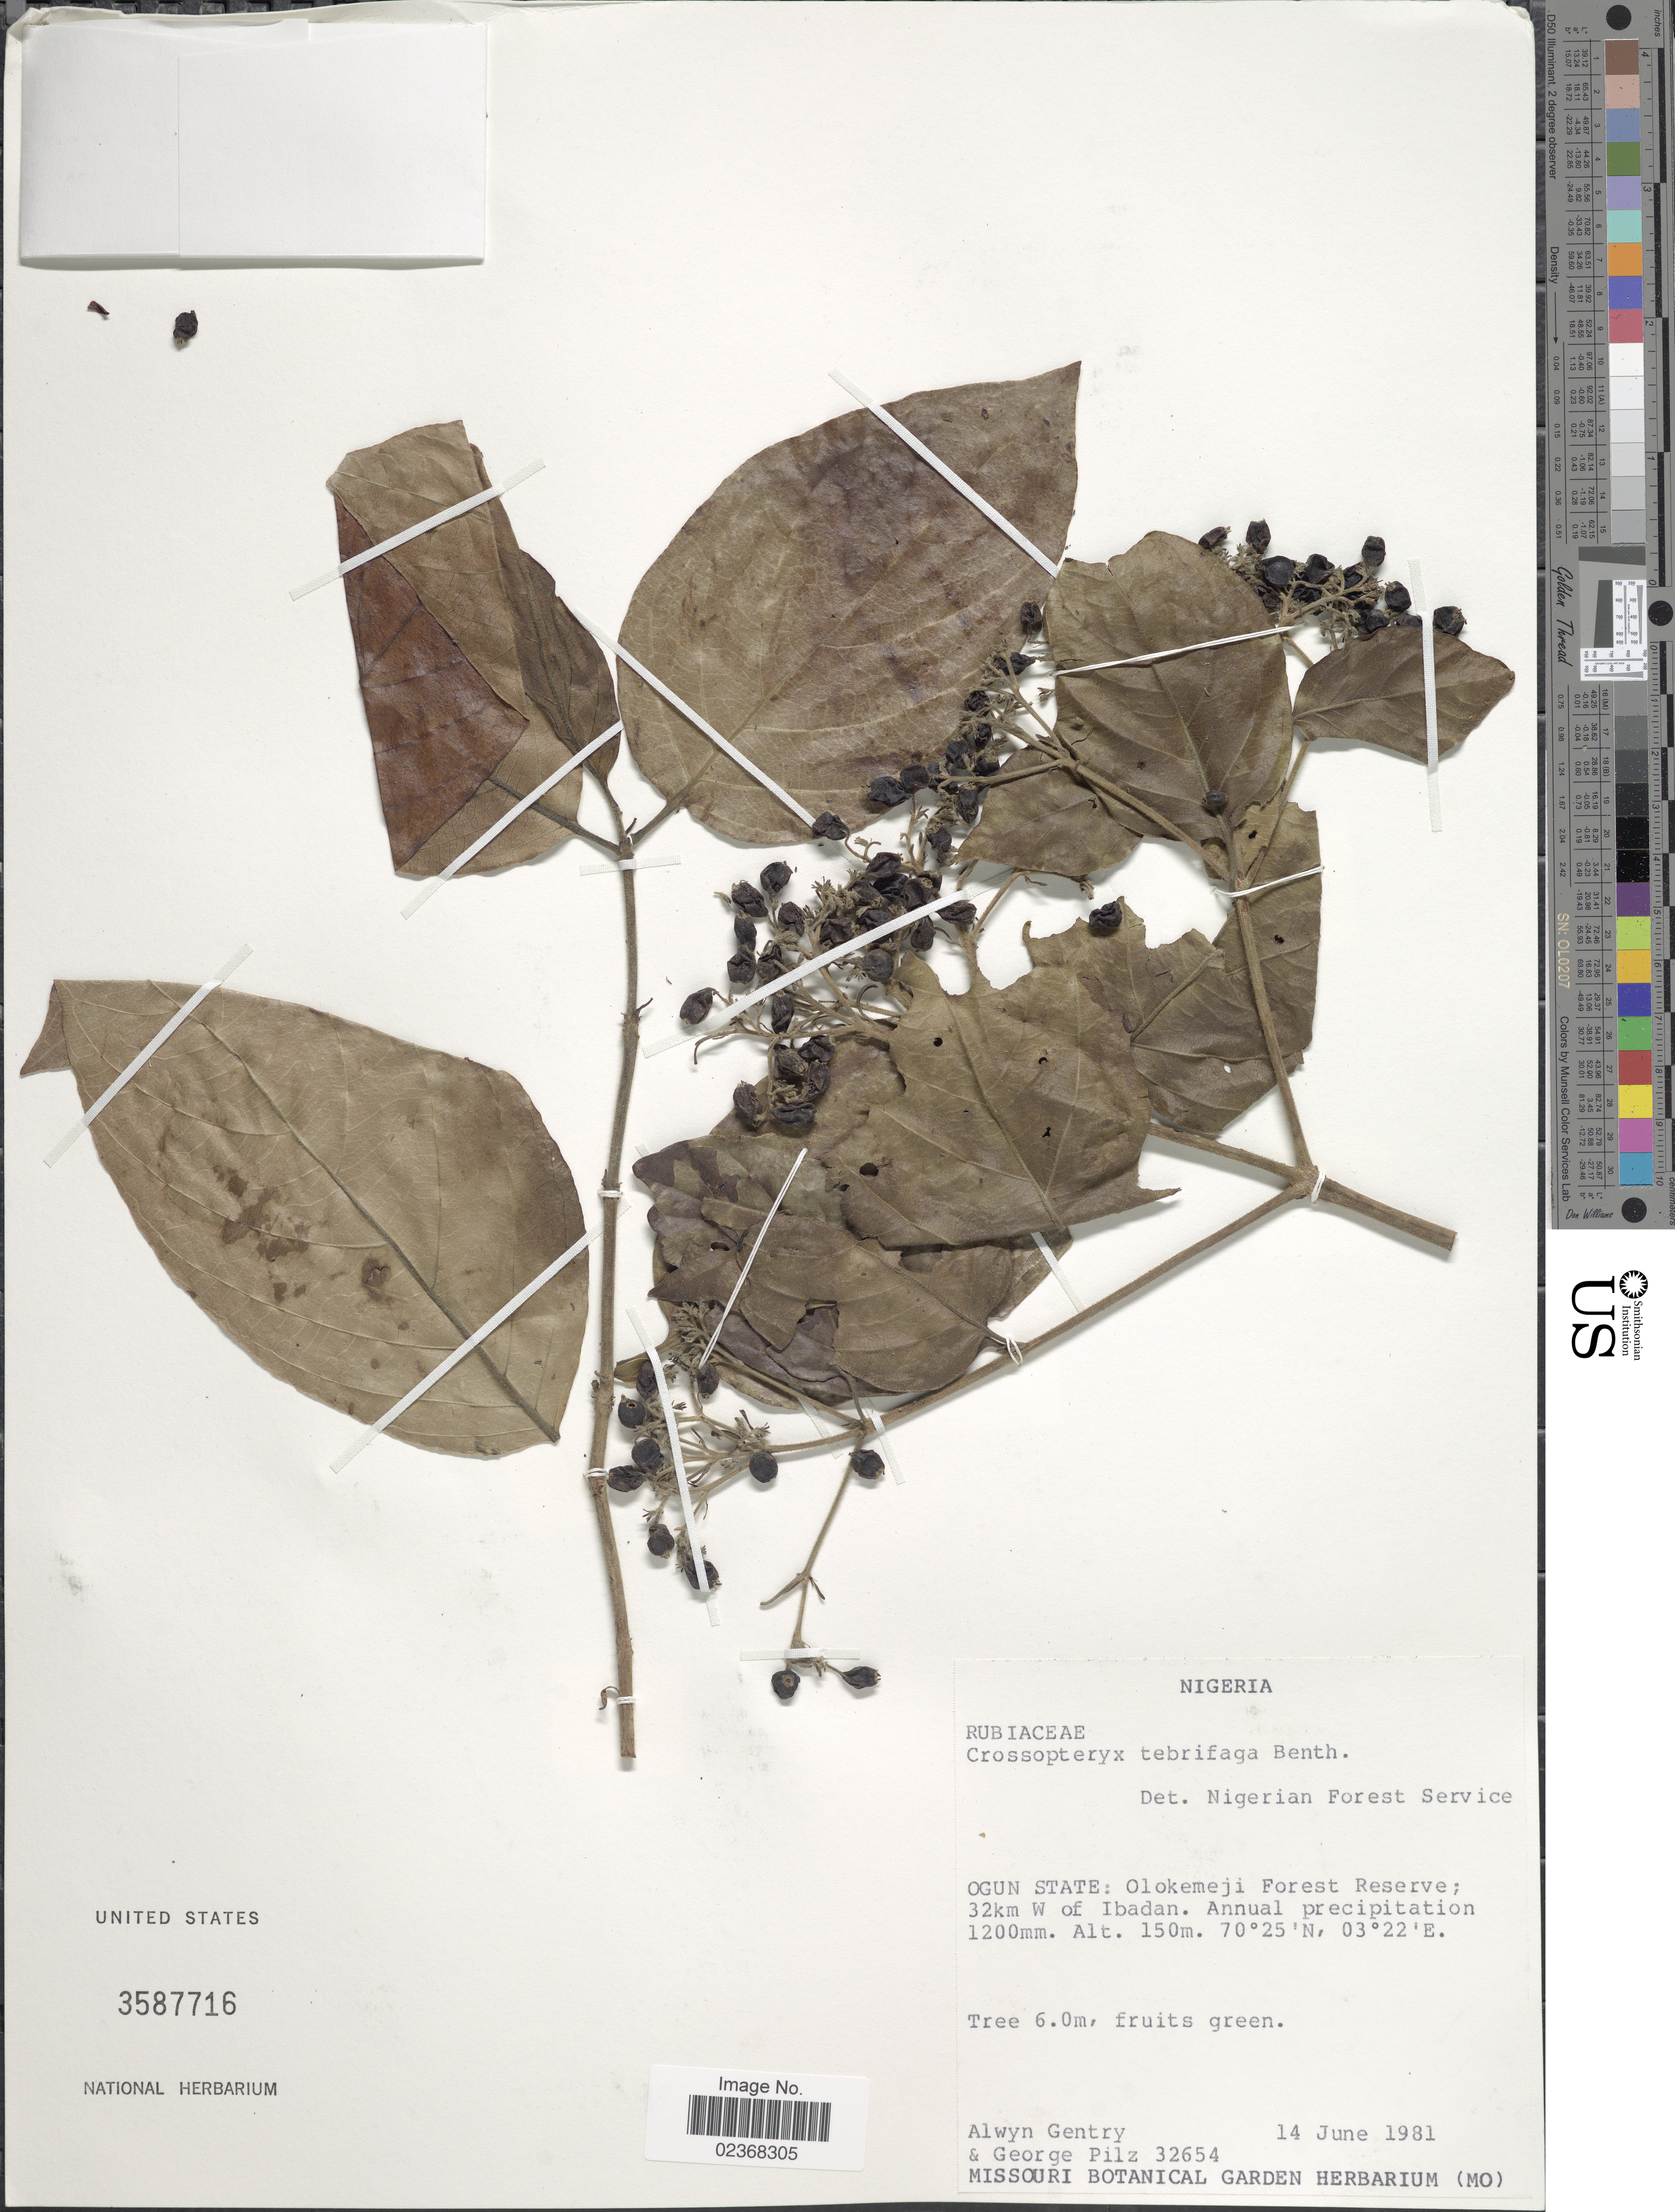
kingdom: Plantae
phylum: Tracheophyta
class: Magnoliopsida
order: Gentianales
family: Rubiaceae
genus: Crossopteryx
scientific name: Crossopteryx febrifuga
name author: (Afzel. ex G. Don) Benth.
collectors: A. H. Gentry & G. E. Pilz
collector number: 32654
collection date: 1981-06-14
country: Nigeria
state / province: Ogun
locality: Ogun State: Olokemeji Forest Reserve, 32 km W of Ibadan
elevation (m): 150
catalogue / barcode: US 357716